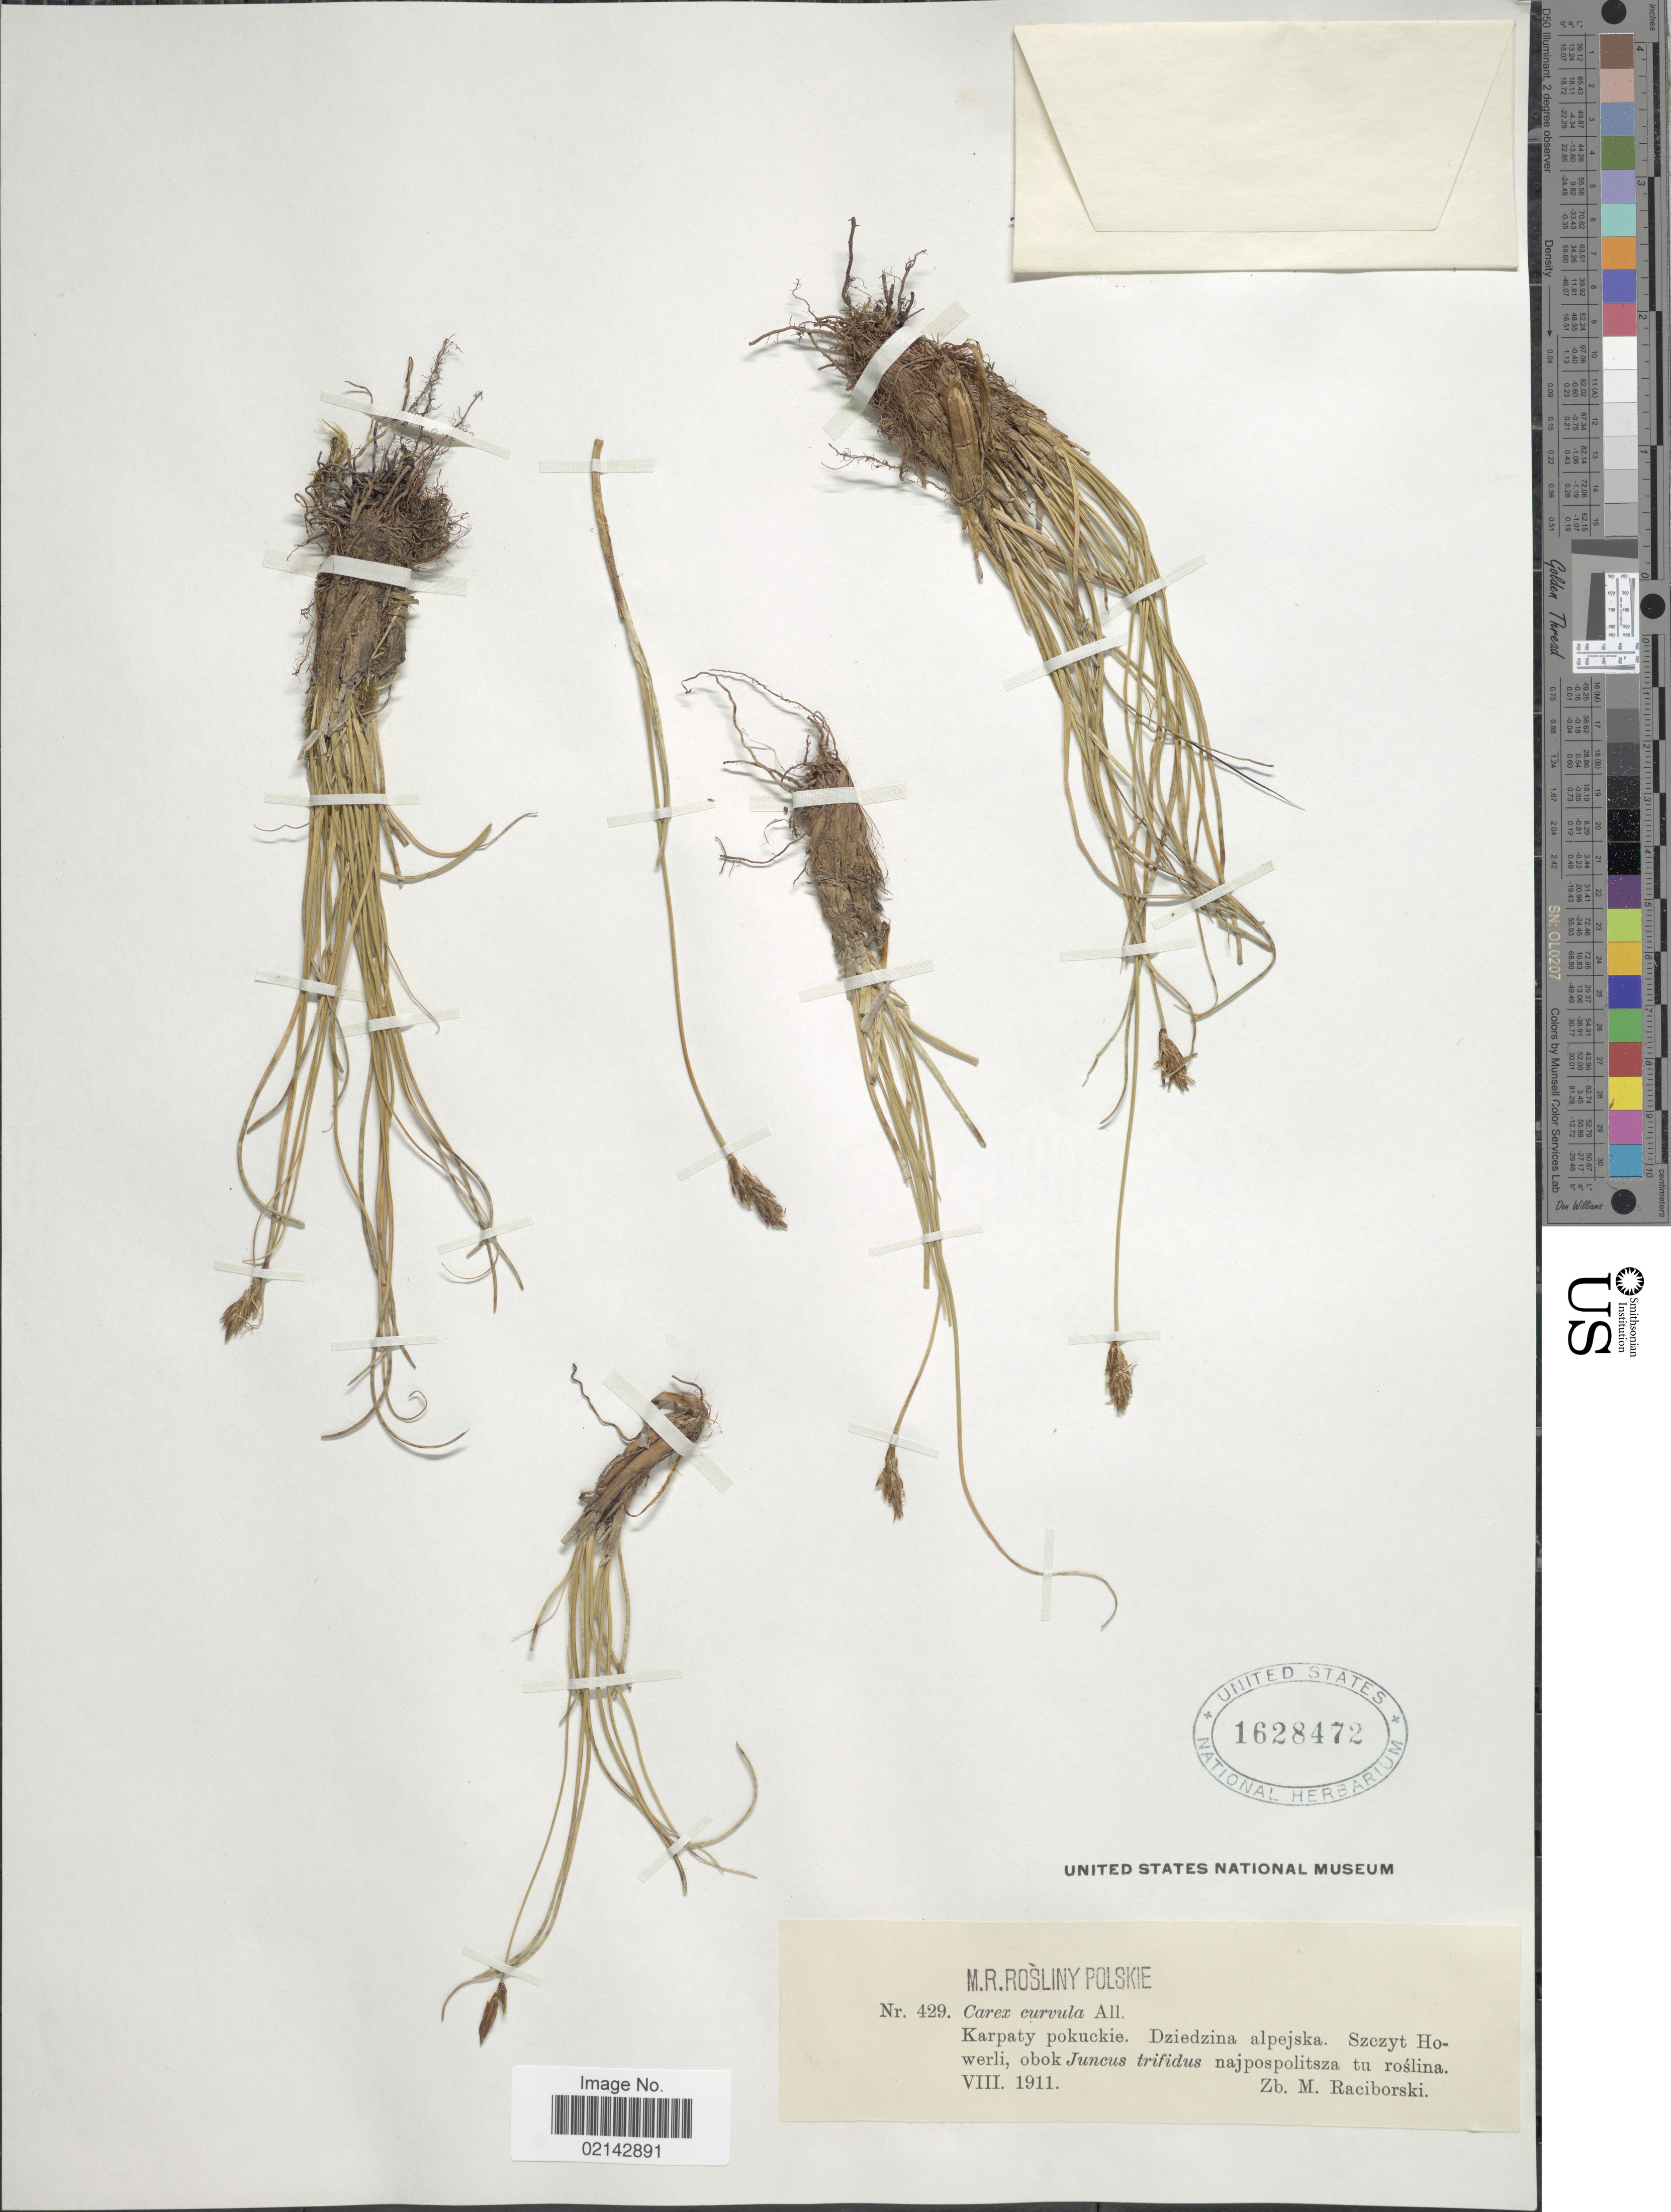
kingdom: Plantae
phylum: Tracheophyta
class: Liliopsida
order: Poales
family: Cyperaceae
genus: Carex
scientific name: Carex curvula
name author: All.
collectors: Z. Raciborski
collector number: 429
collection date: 1911-08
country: Poland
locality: Karpaty pokuckie, Dziedzina alpejska, Szczyt Howerli.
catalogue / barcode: US 1628472